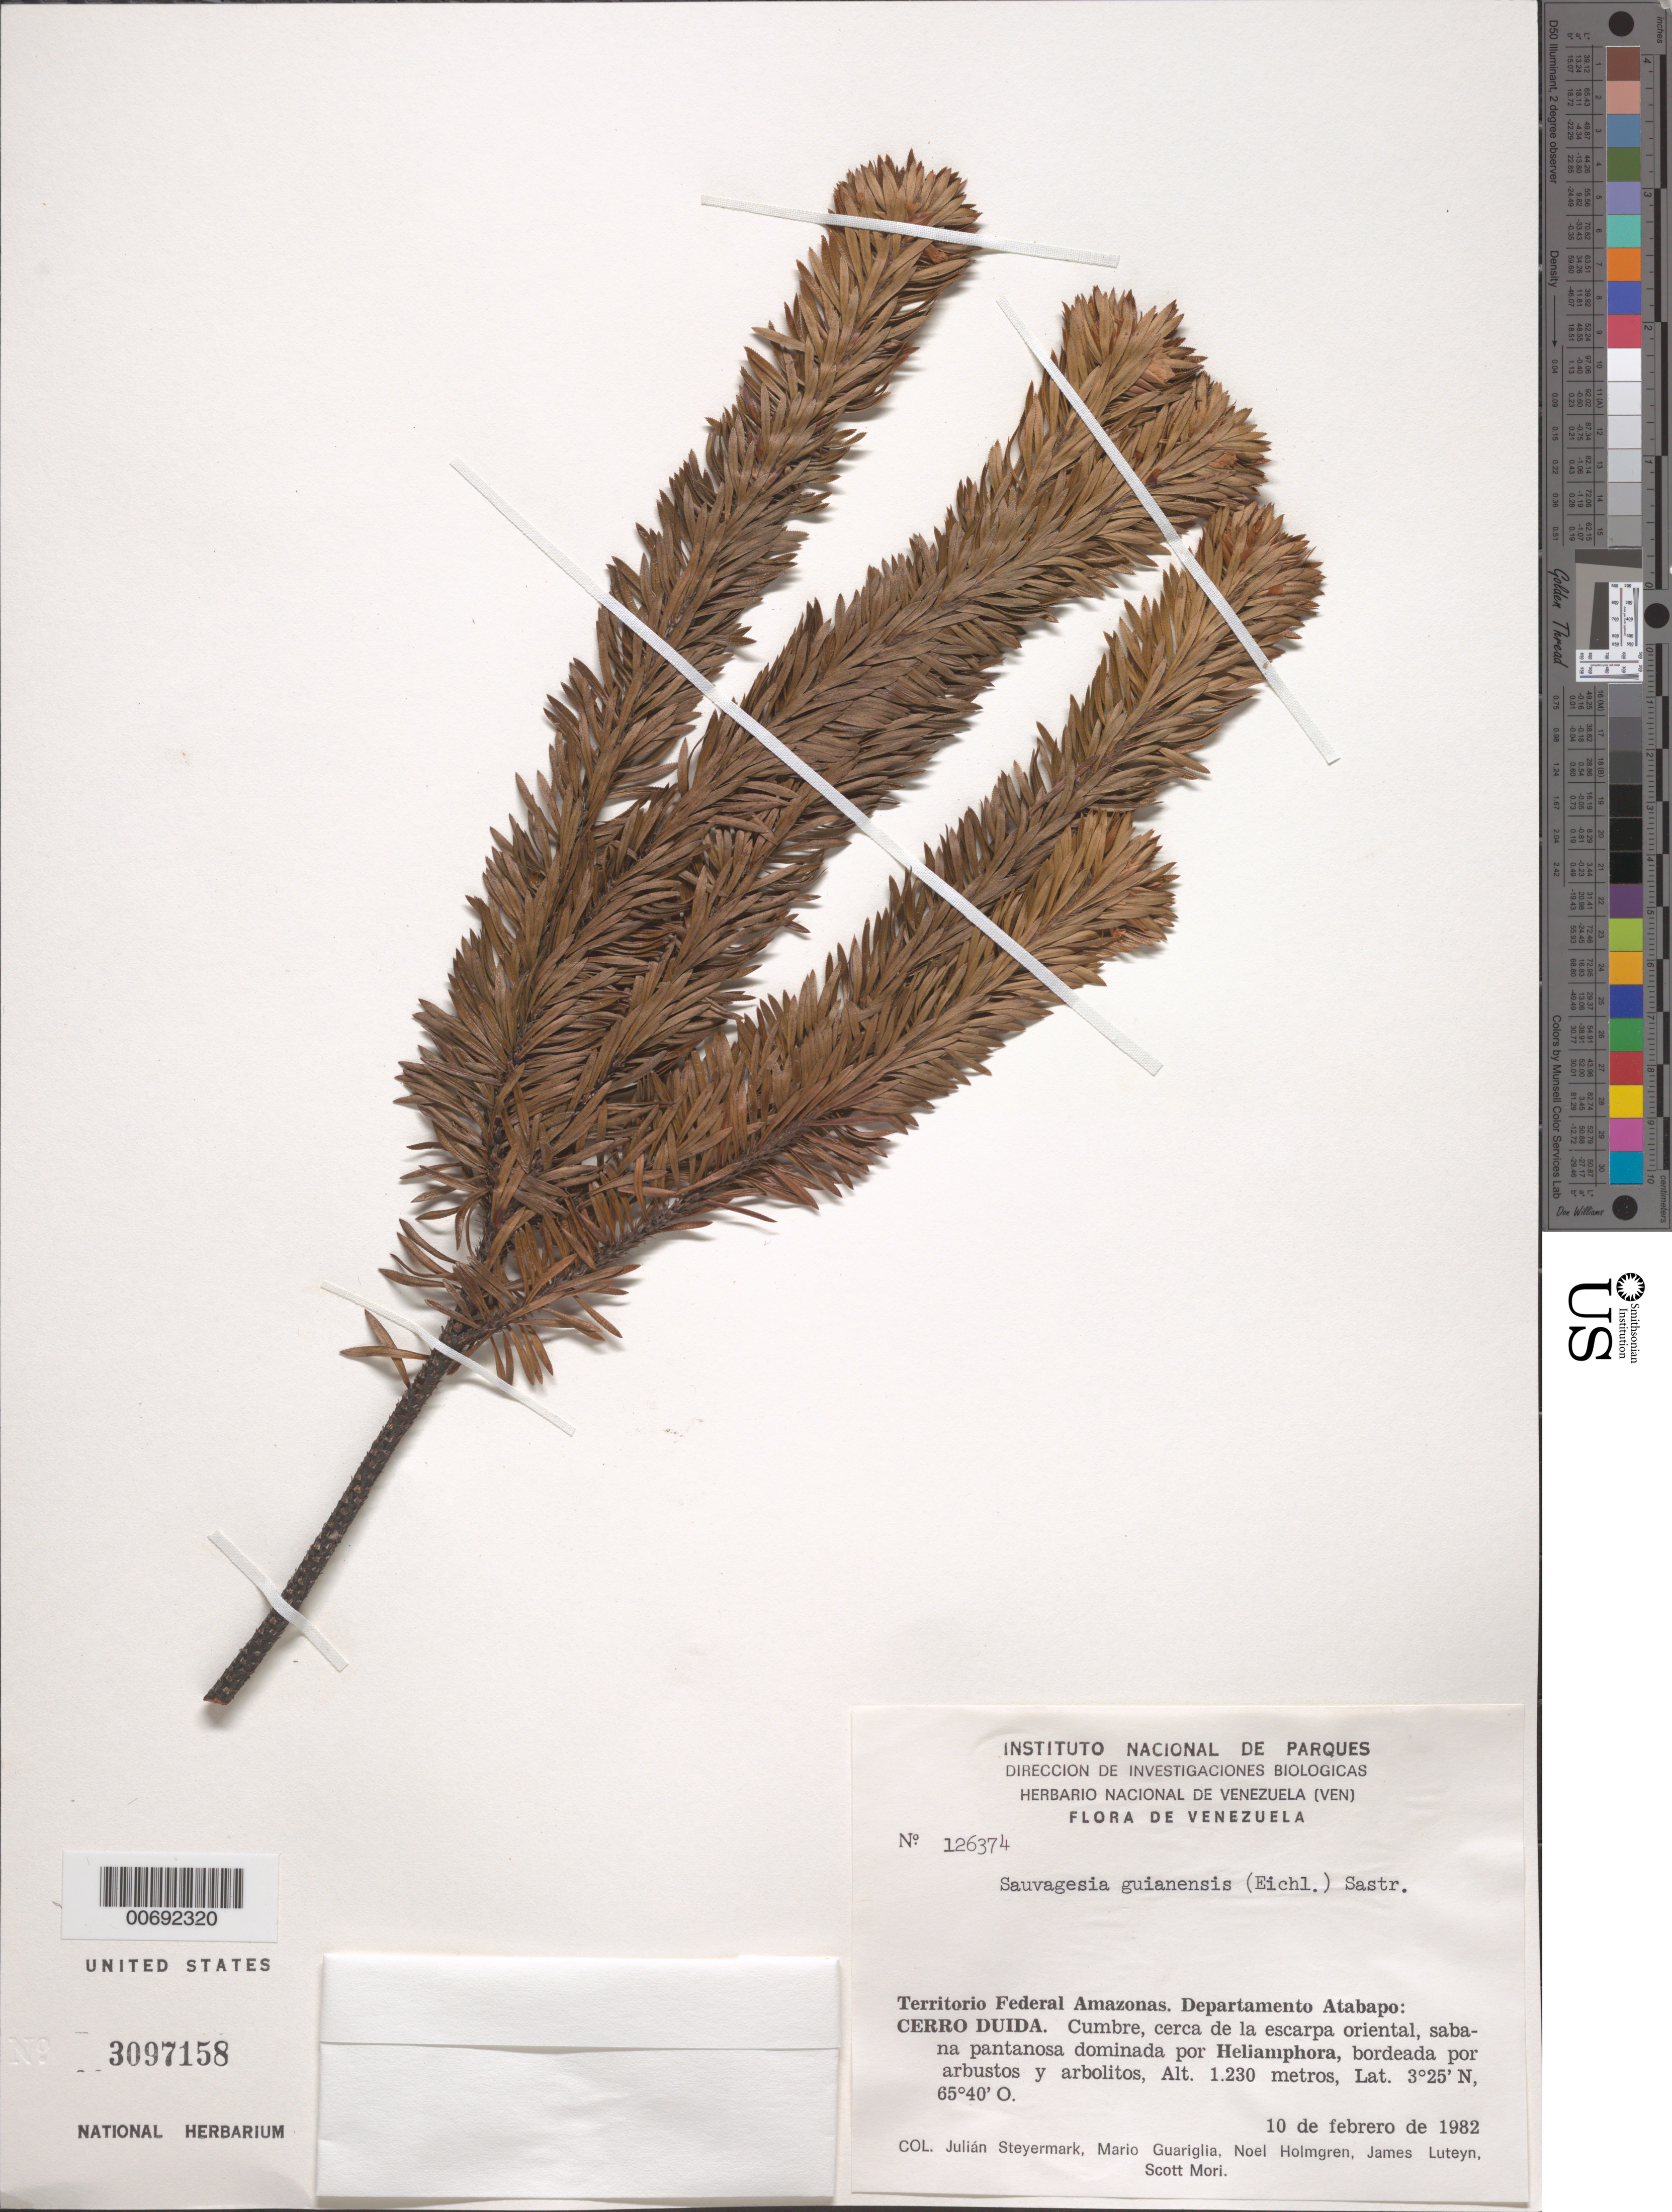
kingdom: Plantae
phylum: Tracheophyta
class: Magnoliopsida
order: Malpighiales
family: Ochnaceae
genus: Sauvagesia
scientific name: Sauvagesia guianensis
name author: (Eichler) Sastre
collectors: J. Steyermark, M. Guariglia P., N. H. Holmgren, J. L. Luteyn & S. Mori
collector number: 126374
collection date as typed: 10-Feb-82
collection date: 1982-02-10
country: Venezuela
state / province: Amazonas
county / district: Atabapo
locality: Cerro Duida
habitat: Sabana pantanosa dominada por Heliamphora con Brewcaria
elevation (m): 1230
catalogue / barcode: US 3097158